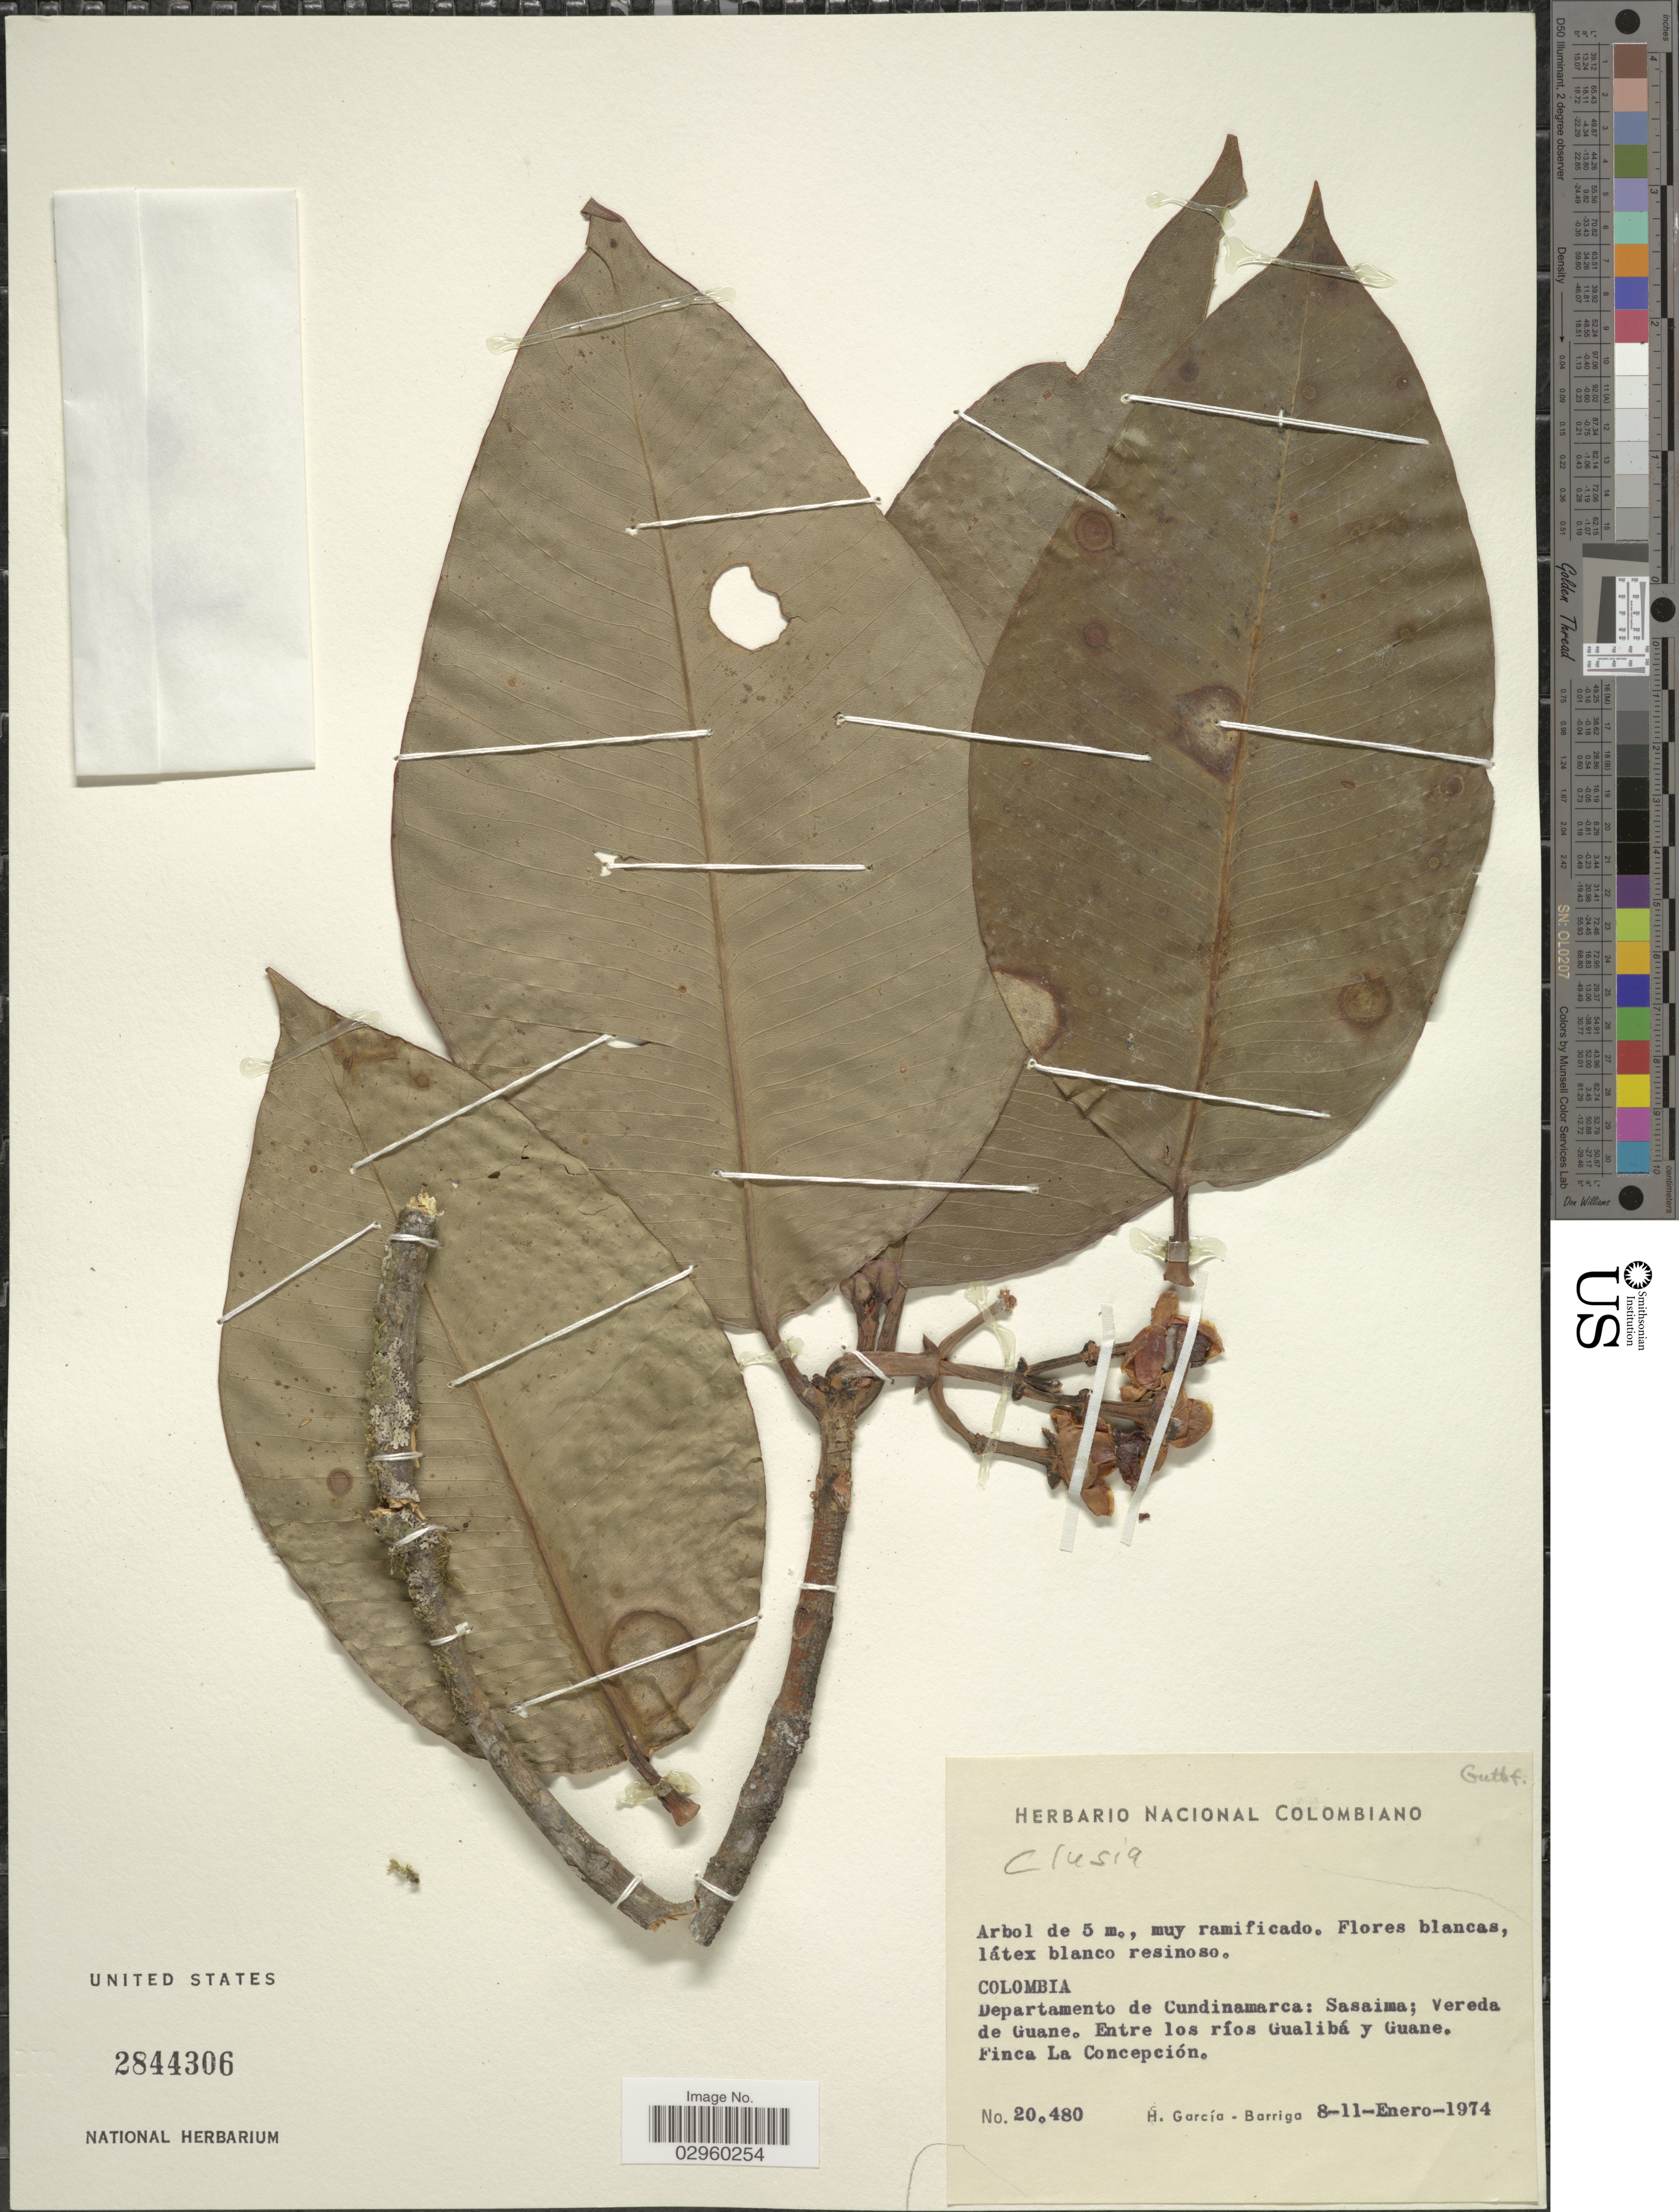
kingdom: Plantae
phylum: Tracheophyta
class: Magnoliopsida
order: Malpighiales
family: Clusiaceae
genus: Clusia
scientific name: Clusia sp.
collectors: H. García Barriga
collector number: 20480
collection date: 1974-01-08/1974-01-11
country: Colombia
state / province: Cundinamarca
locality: Departamento de Cundinamarca: Sasaima; Vereda de Guane. Entre los ríos Gualibá y Guane. Finca La Concepción.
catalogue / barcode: US 2844306